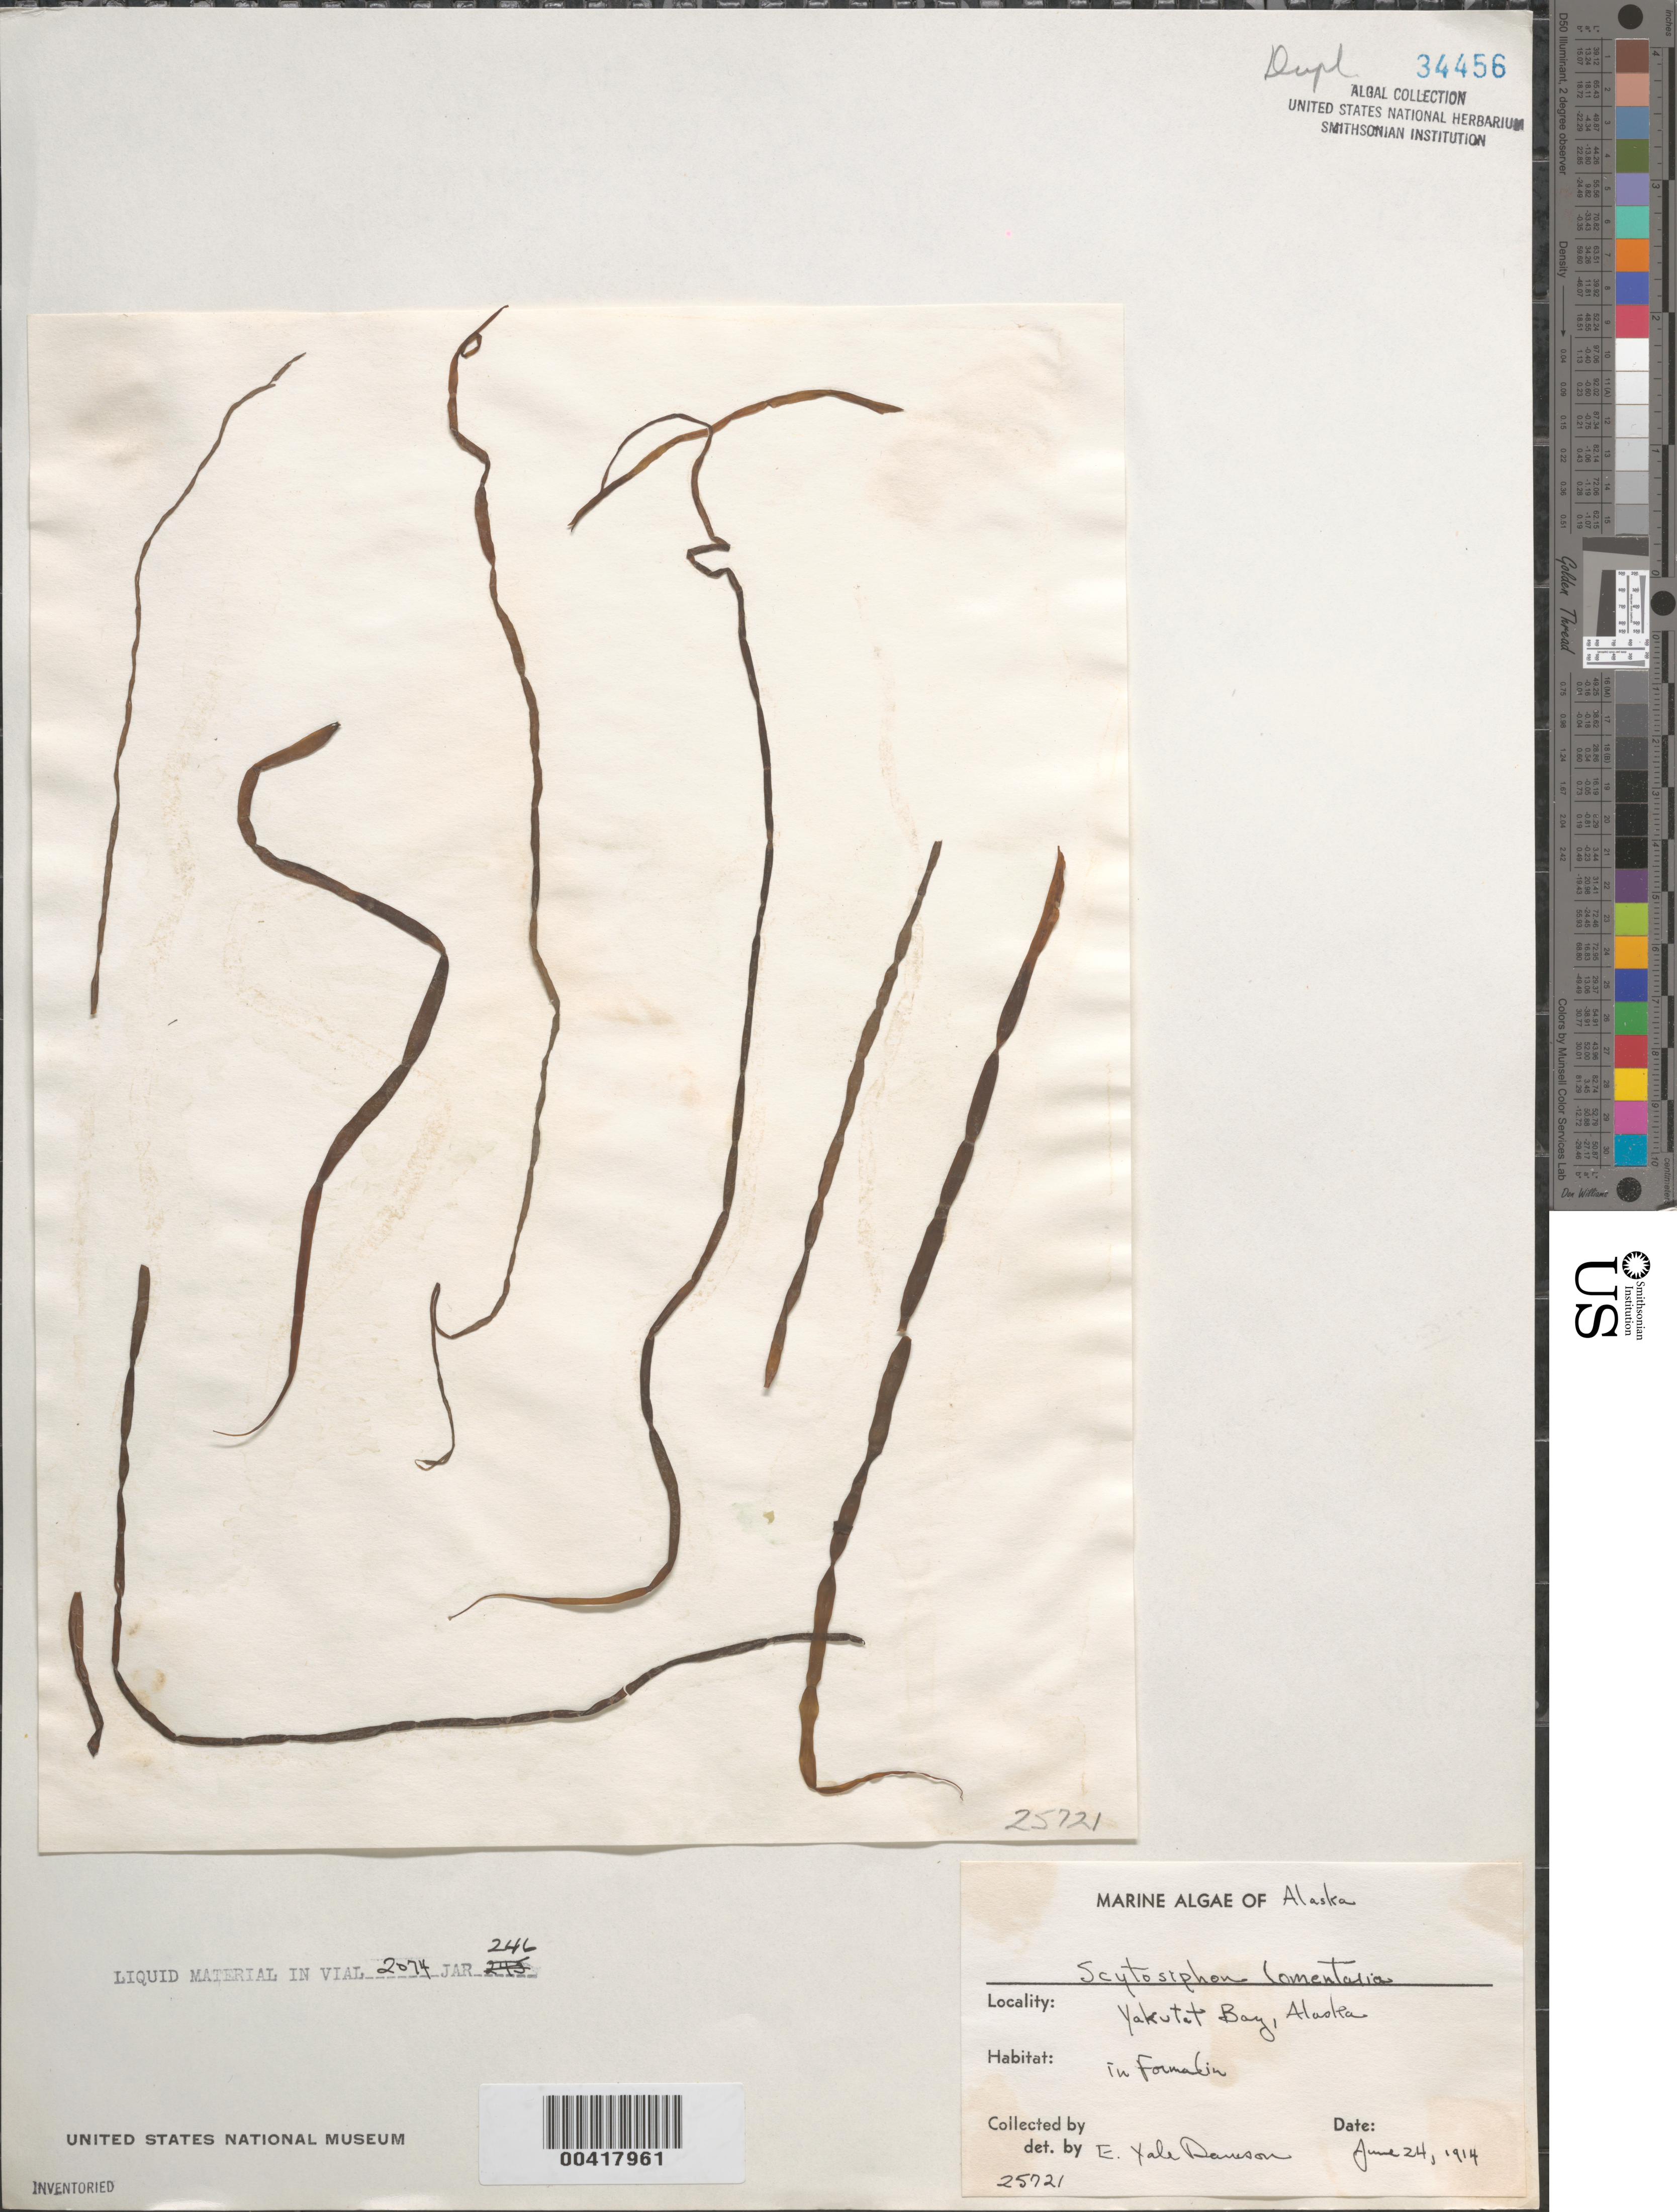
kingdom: Chromista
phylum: Ochrophyta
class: Phaeophyceae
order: Scytosiphonales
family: Scytosiphonaceae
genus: Scytosiphon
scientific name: Scytosiphon lomentaria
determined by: Dawson, E. Y.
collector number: EYD 25721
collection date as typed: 24 Jun 1914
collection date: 1914-06-24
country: United States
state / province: Alaska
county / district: Skagway-Yakutat-Angoon Division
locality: Yakutat Bay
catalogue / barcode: US 34456